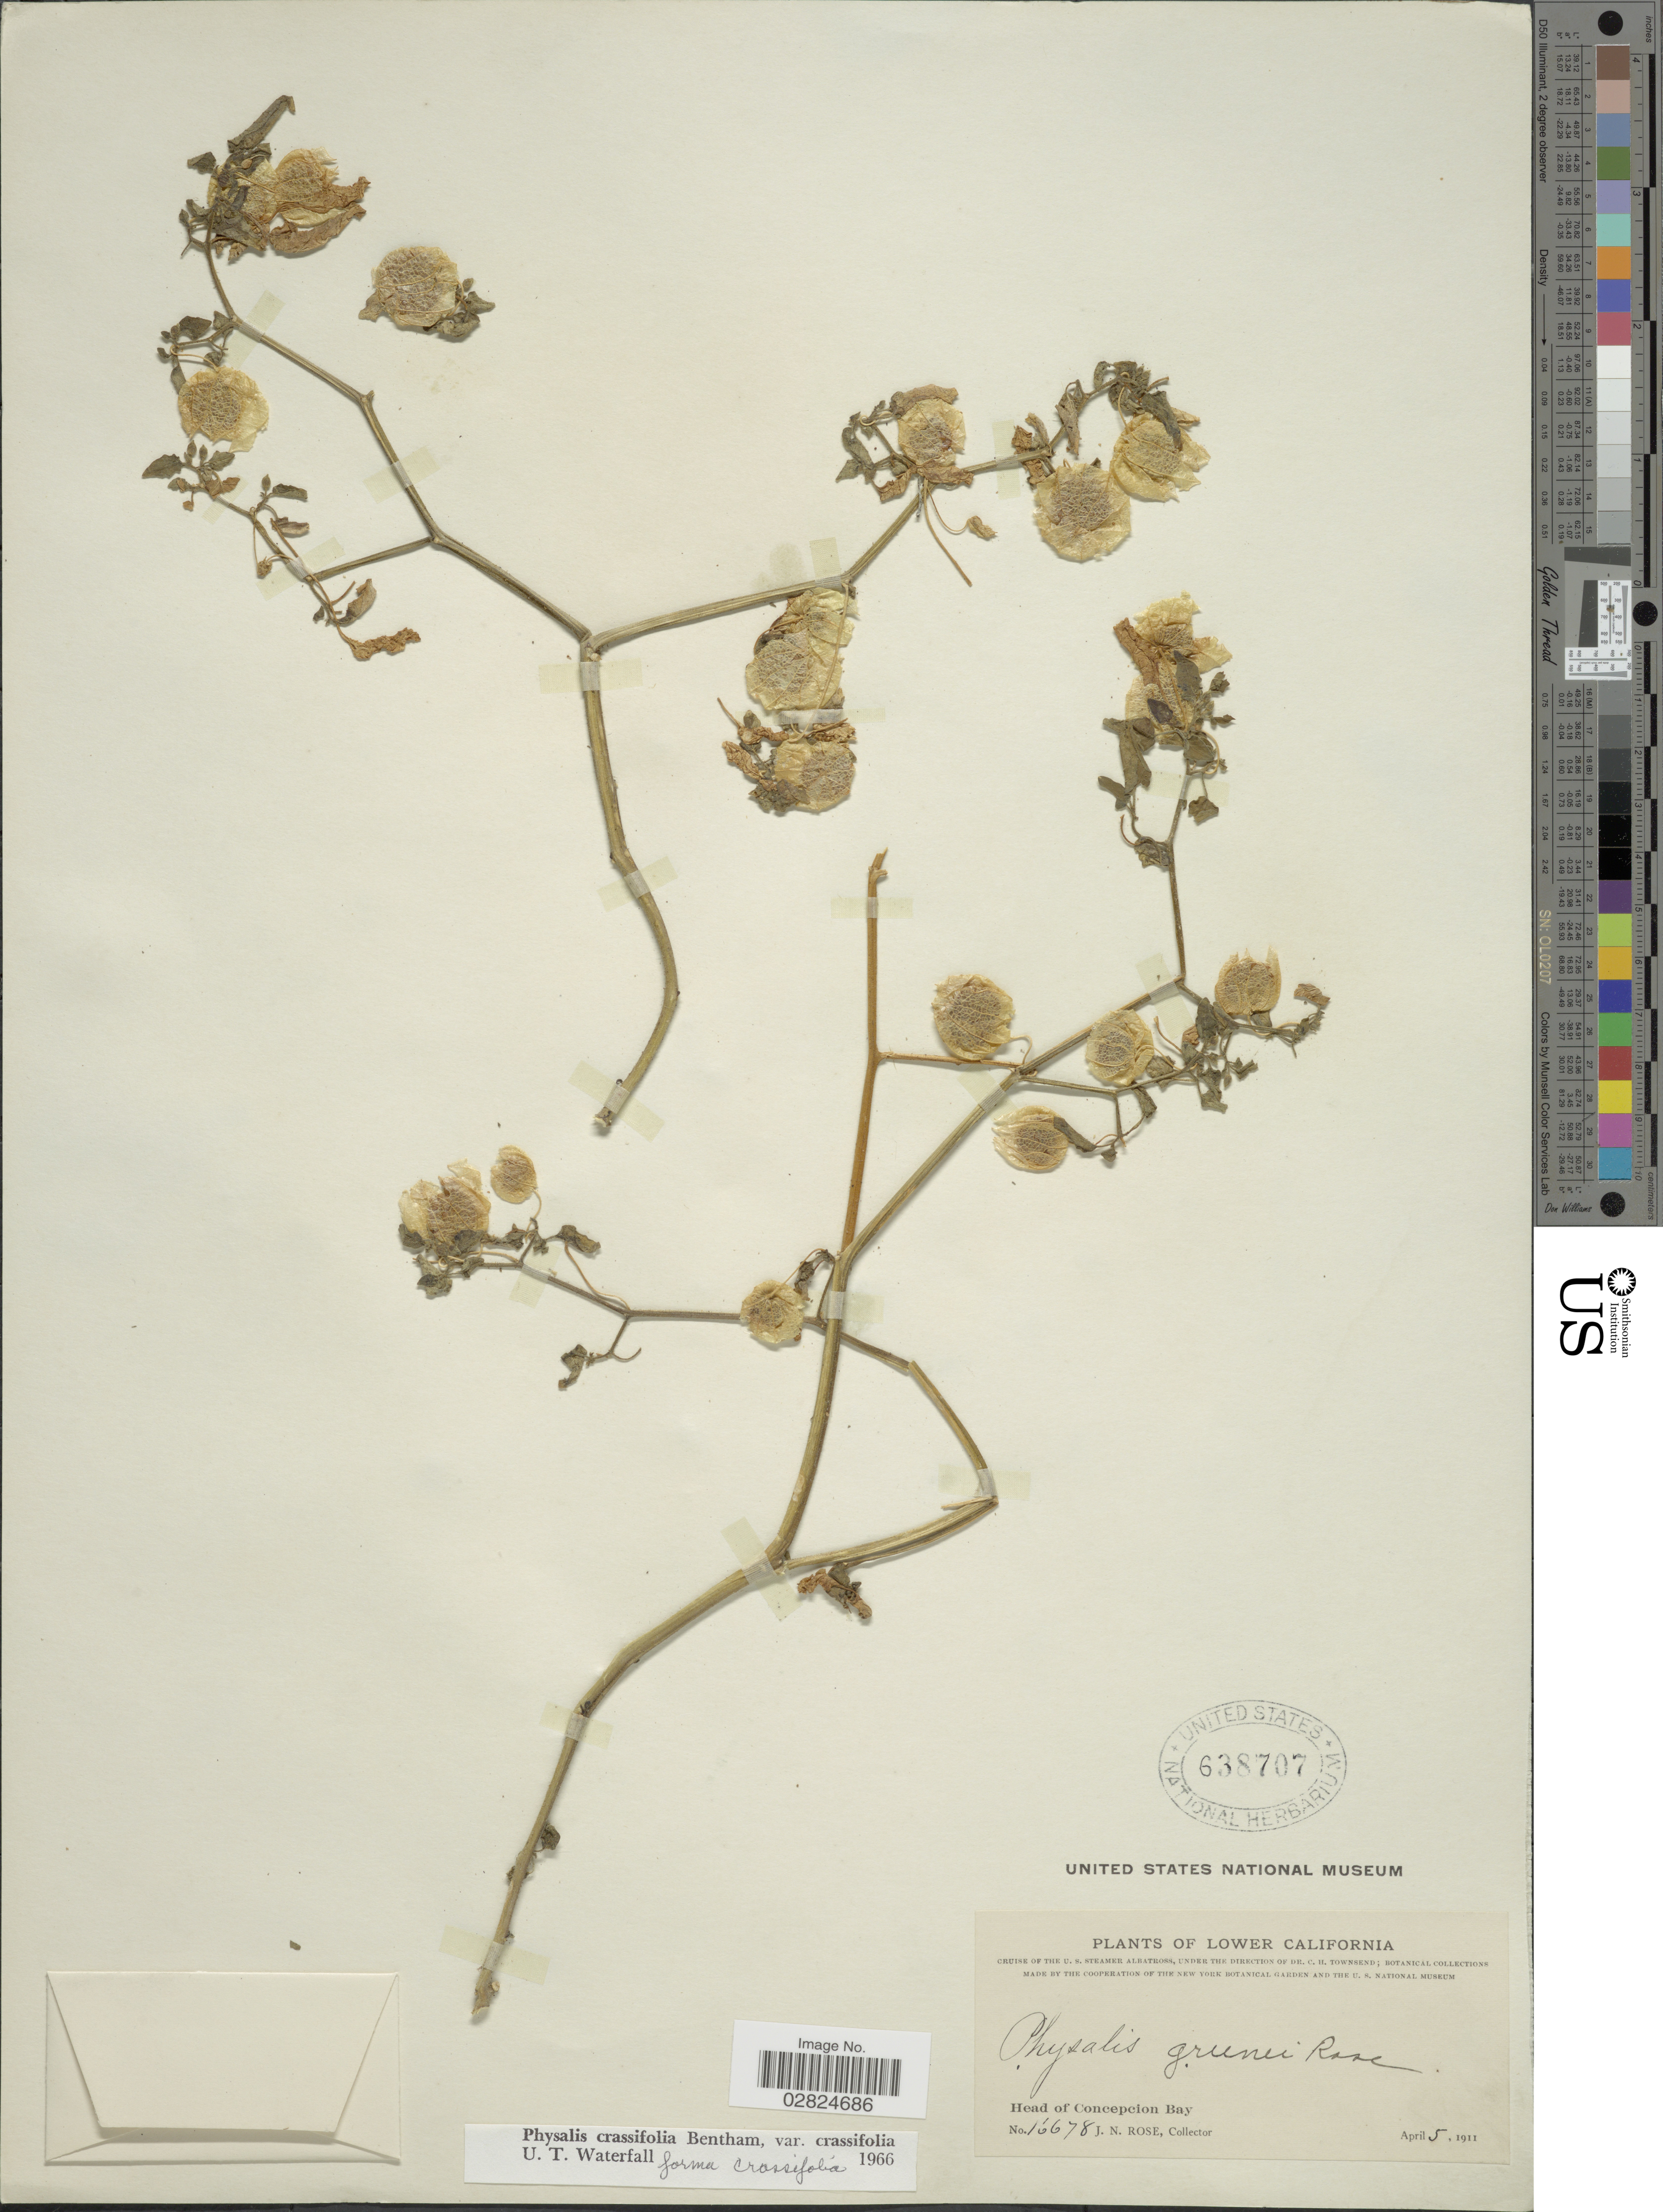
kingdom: Plantae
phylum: Tracheophyta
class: Magnoliopsida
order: Solanales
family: Solanaceae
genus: Physalis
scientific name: Physalis crassifolia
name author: Benth.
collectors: J. N. Rose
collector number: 16678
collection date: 1911-04-05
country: Mexico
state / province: Baja California Sur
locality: Lower California. Head of Concepcion Bay.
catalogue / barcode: US 638707